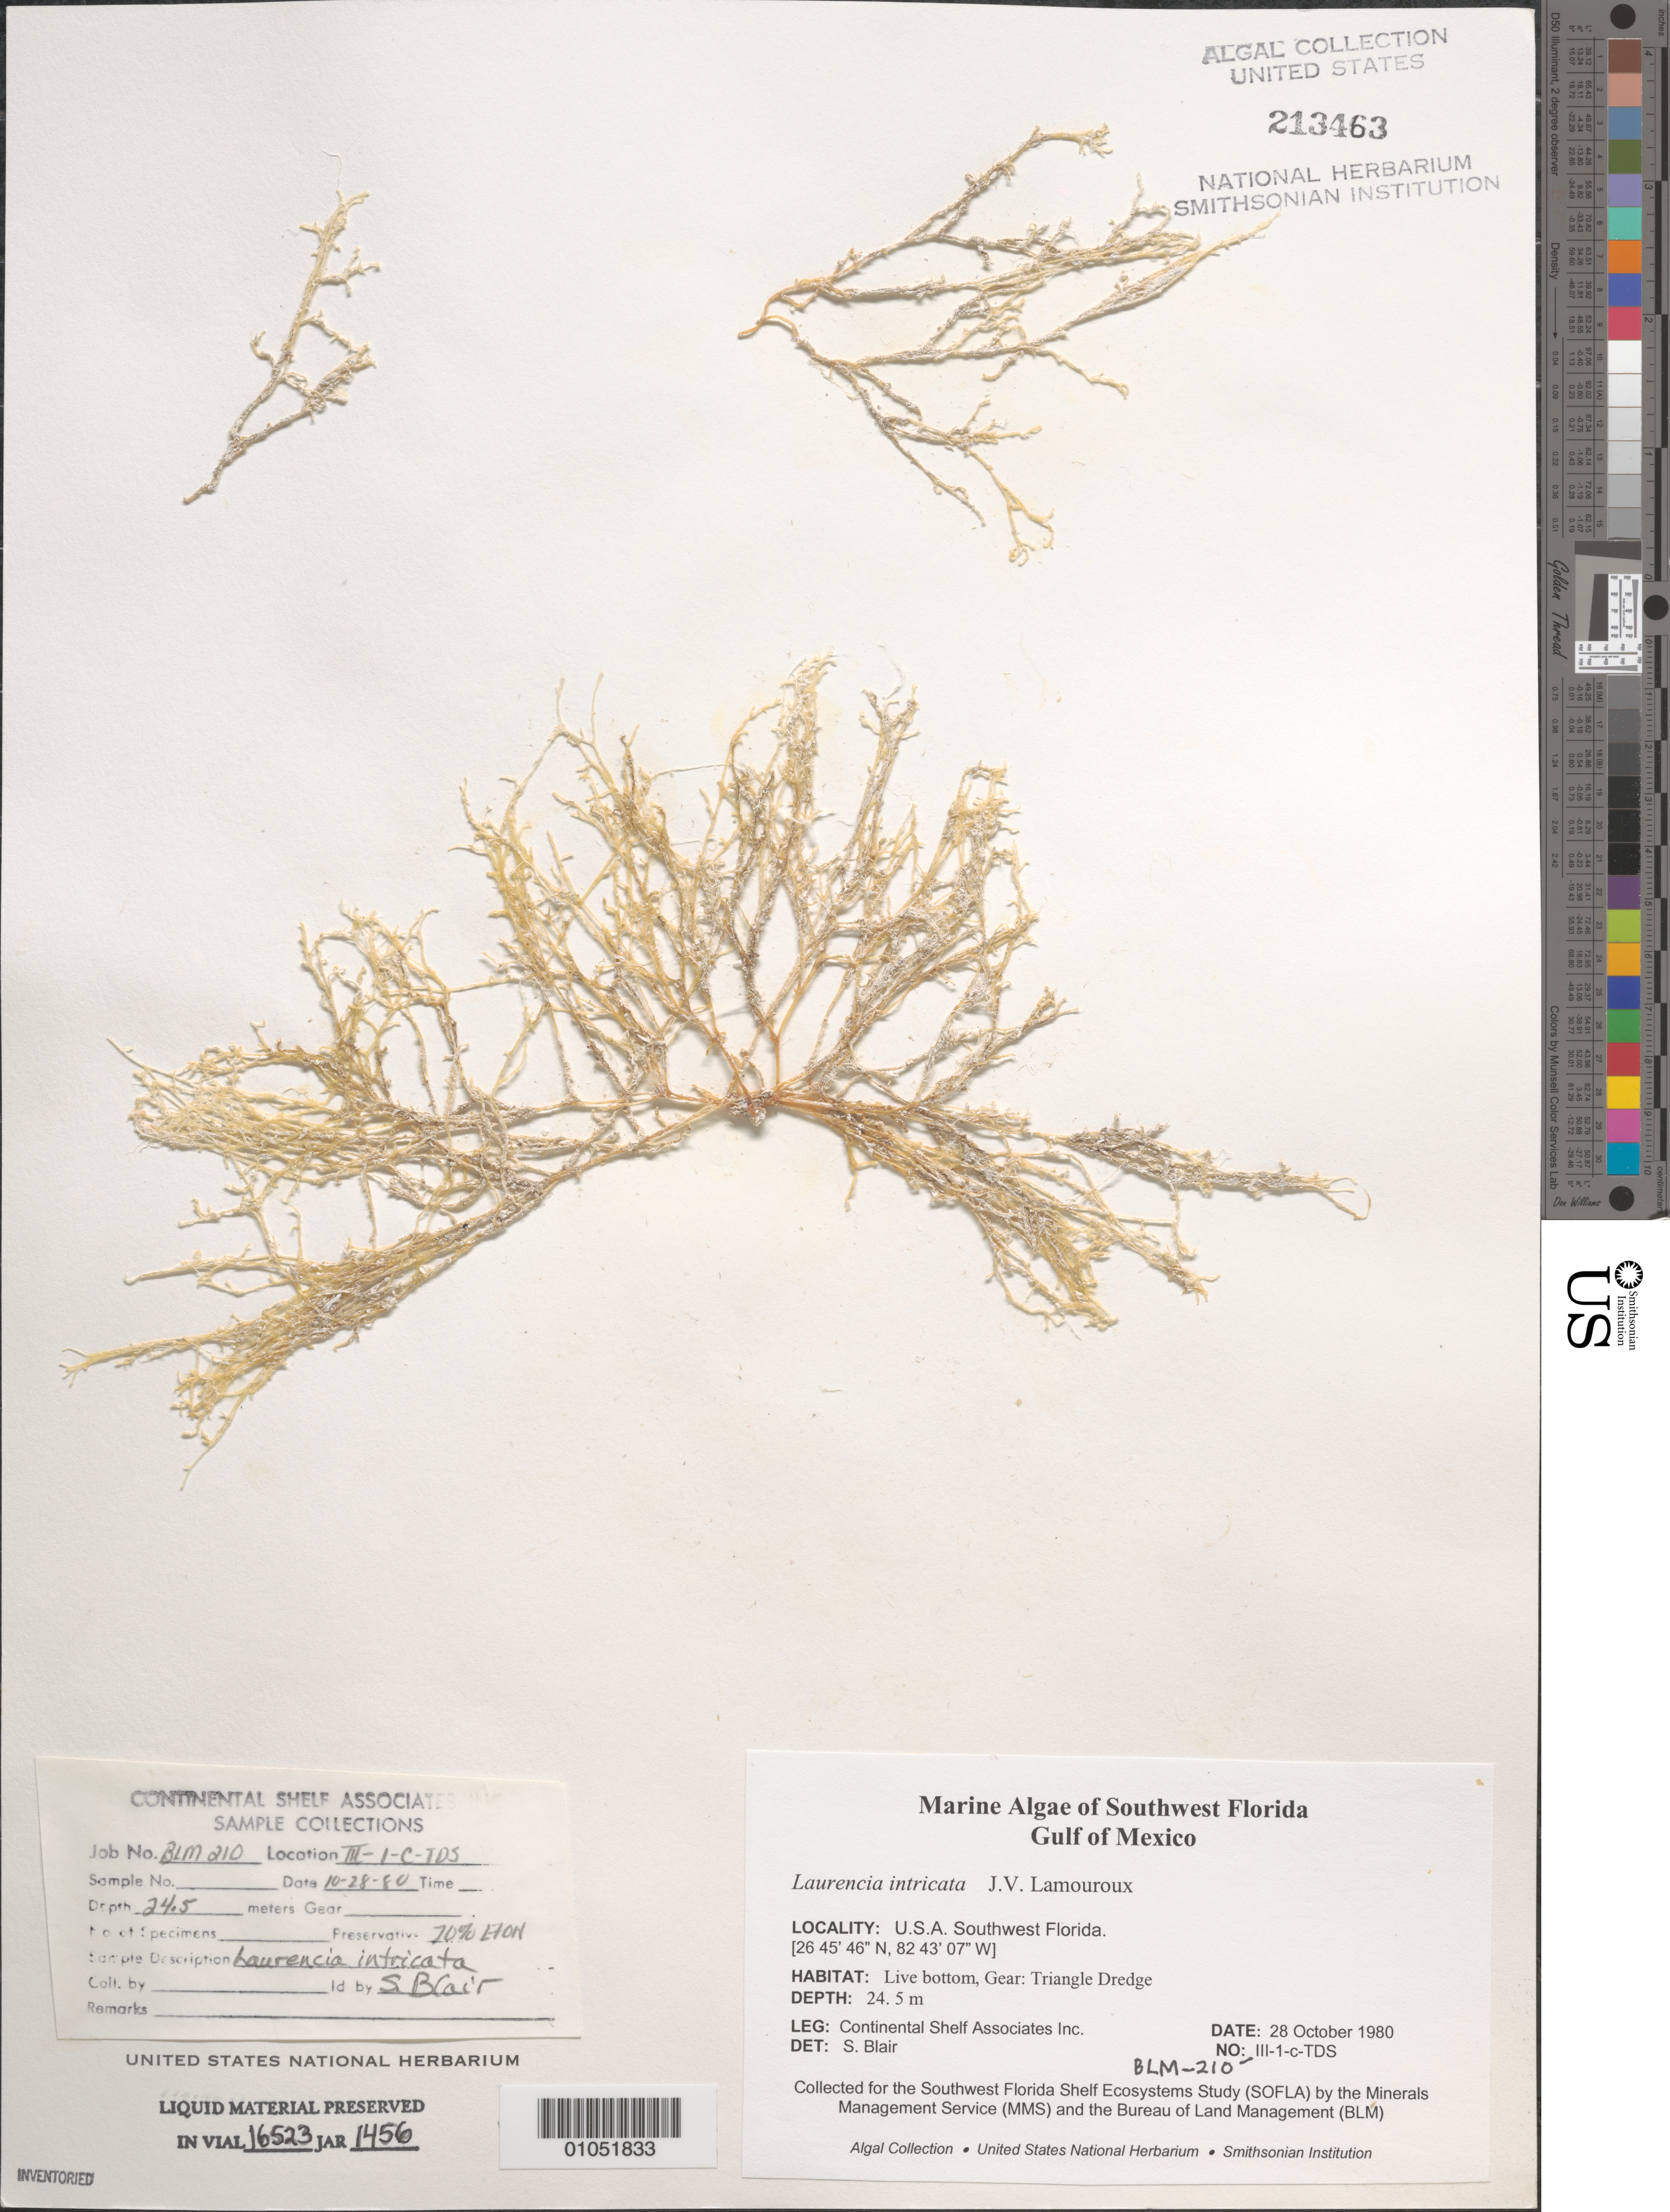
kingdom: Plantae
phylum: Rhodophyta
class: Florideophyceae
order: Ceramiales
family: Rhodomelaceae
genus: Laurencia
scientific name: Laurencia intricata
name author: J.V.Lamouroux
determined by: Blair, S. M.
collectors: Continental Shelf Associates for the MMS/BLM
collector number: BLM-210-III-1-C-TDS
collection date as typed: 28 Oct 1980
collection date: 1980-10-28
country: United States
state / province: Florida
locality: Gulf of Mexico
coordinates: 26 45'46"N, 82 43'07"W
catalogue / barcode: US 213463